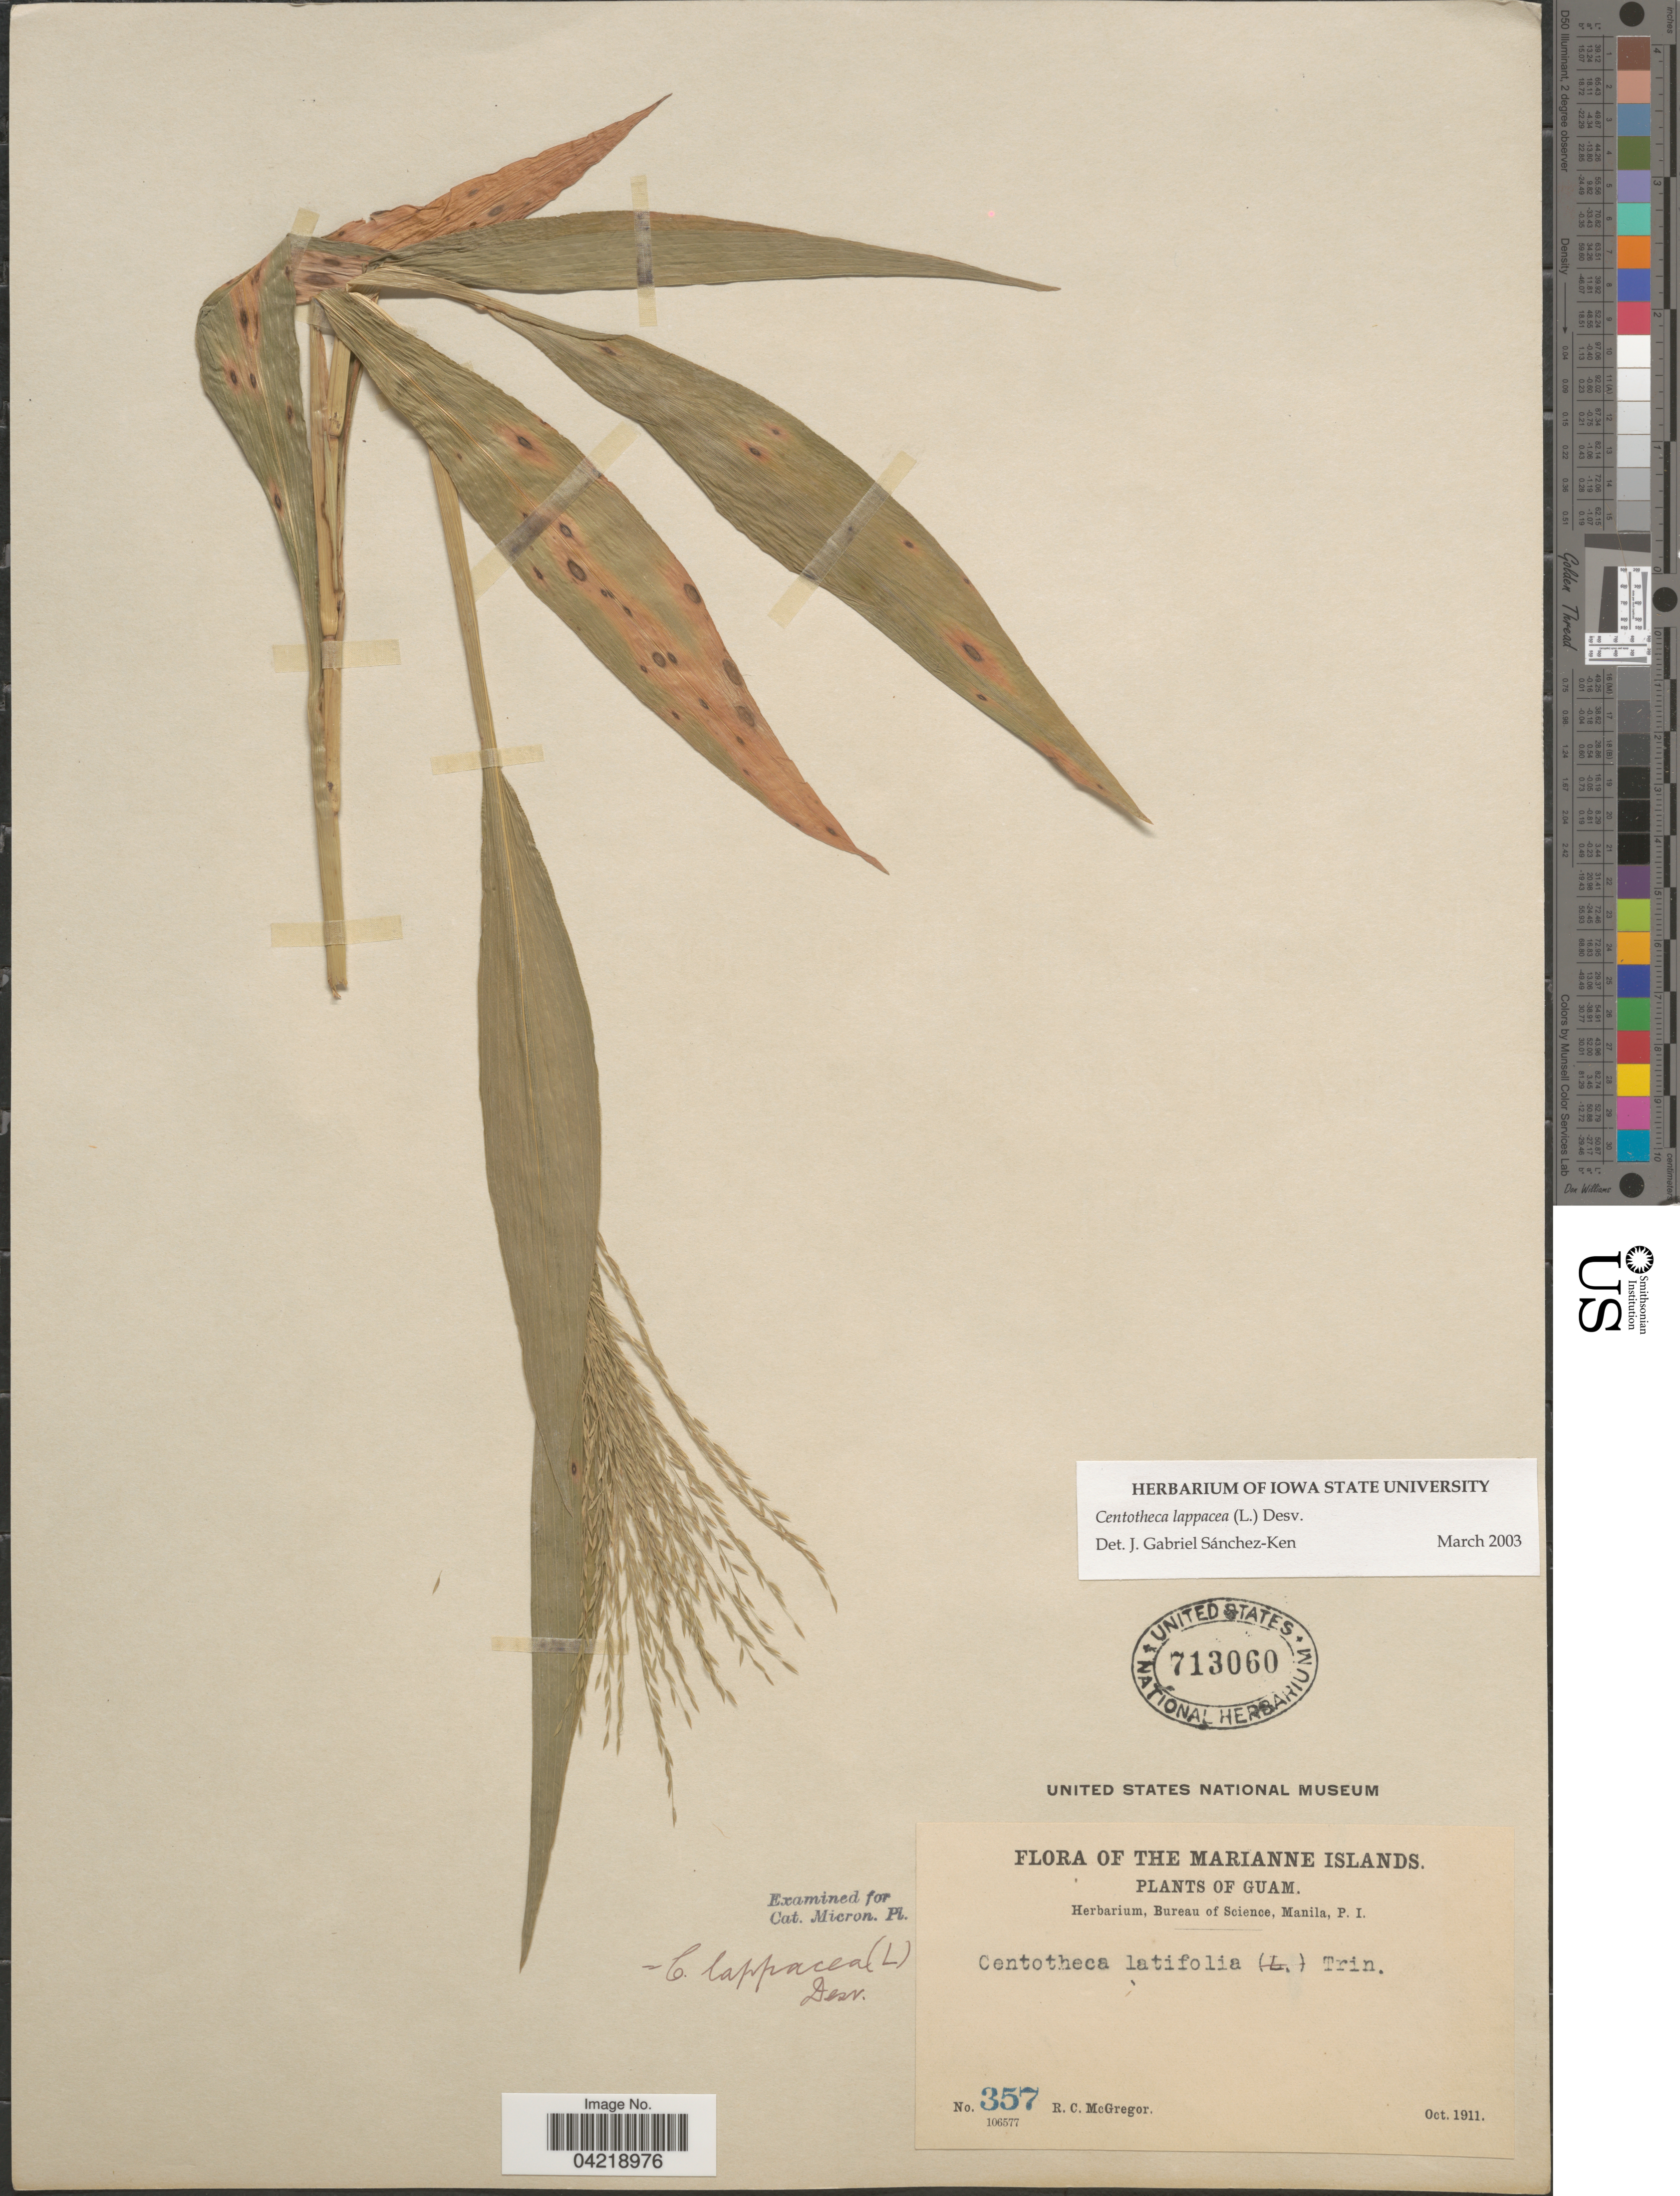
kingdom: Plantae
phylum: Tracheophyta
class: Liliopsida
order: Poales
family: Poaceae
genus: Centotheca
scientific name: Centotheca lappacea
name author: (L.) Desv.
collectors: R. C. McGregor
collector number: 357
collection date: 1911-10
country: Guam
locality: Marianne Islands.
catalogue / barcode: US 713060